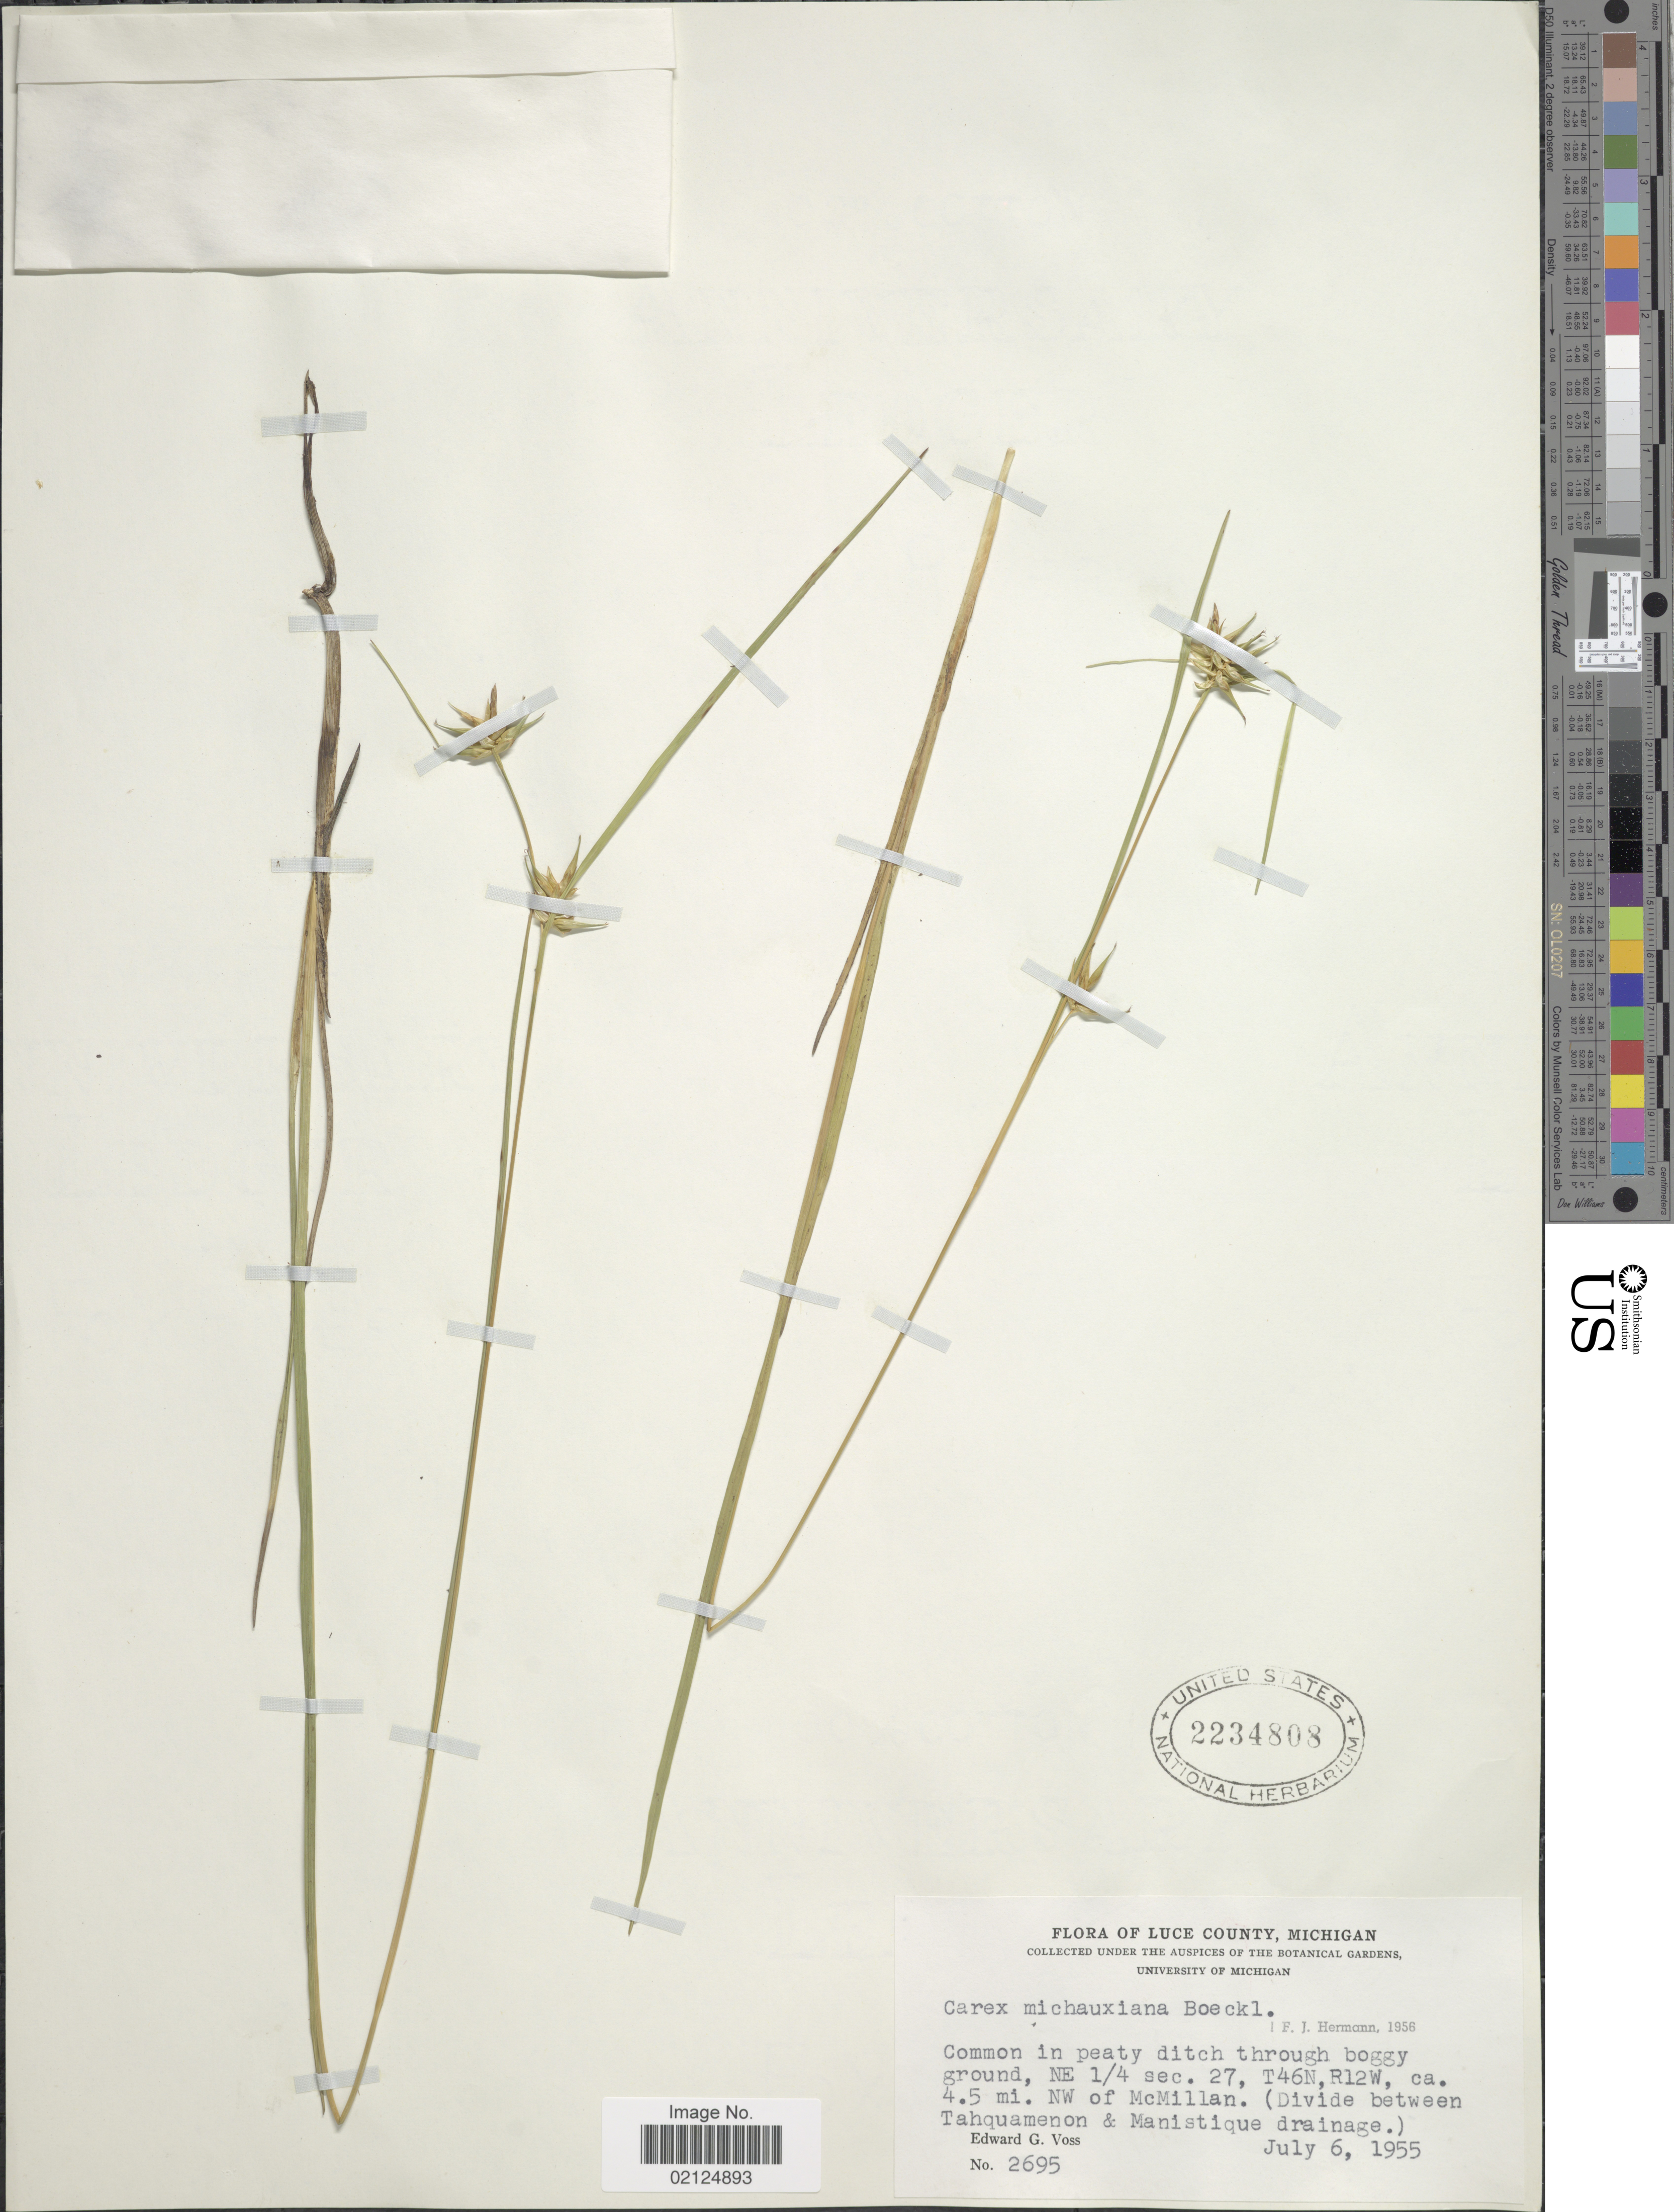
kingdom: Plantae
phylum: Tracheophyta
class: Liliopsida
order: Poales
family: Cyperaceae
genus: Carex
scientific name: Carex michauxiana subsp. michauxiana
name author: Boeckeler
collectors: E. G. Voss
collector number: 2695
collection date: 1955-07-06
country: United States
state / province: Michigan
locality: Luce County, NE 1/4 Sec. 27, T26N, R12W. ca. 4.5 mi. NW of McMillan (Divide between Tahquamenon & Manistique drainage)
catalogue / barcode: US 2234808